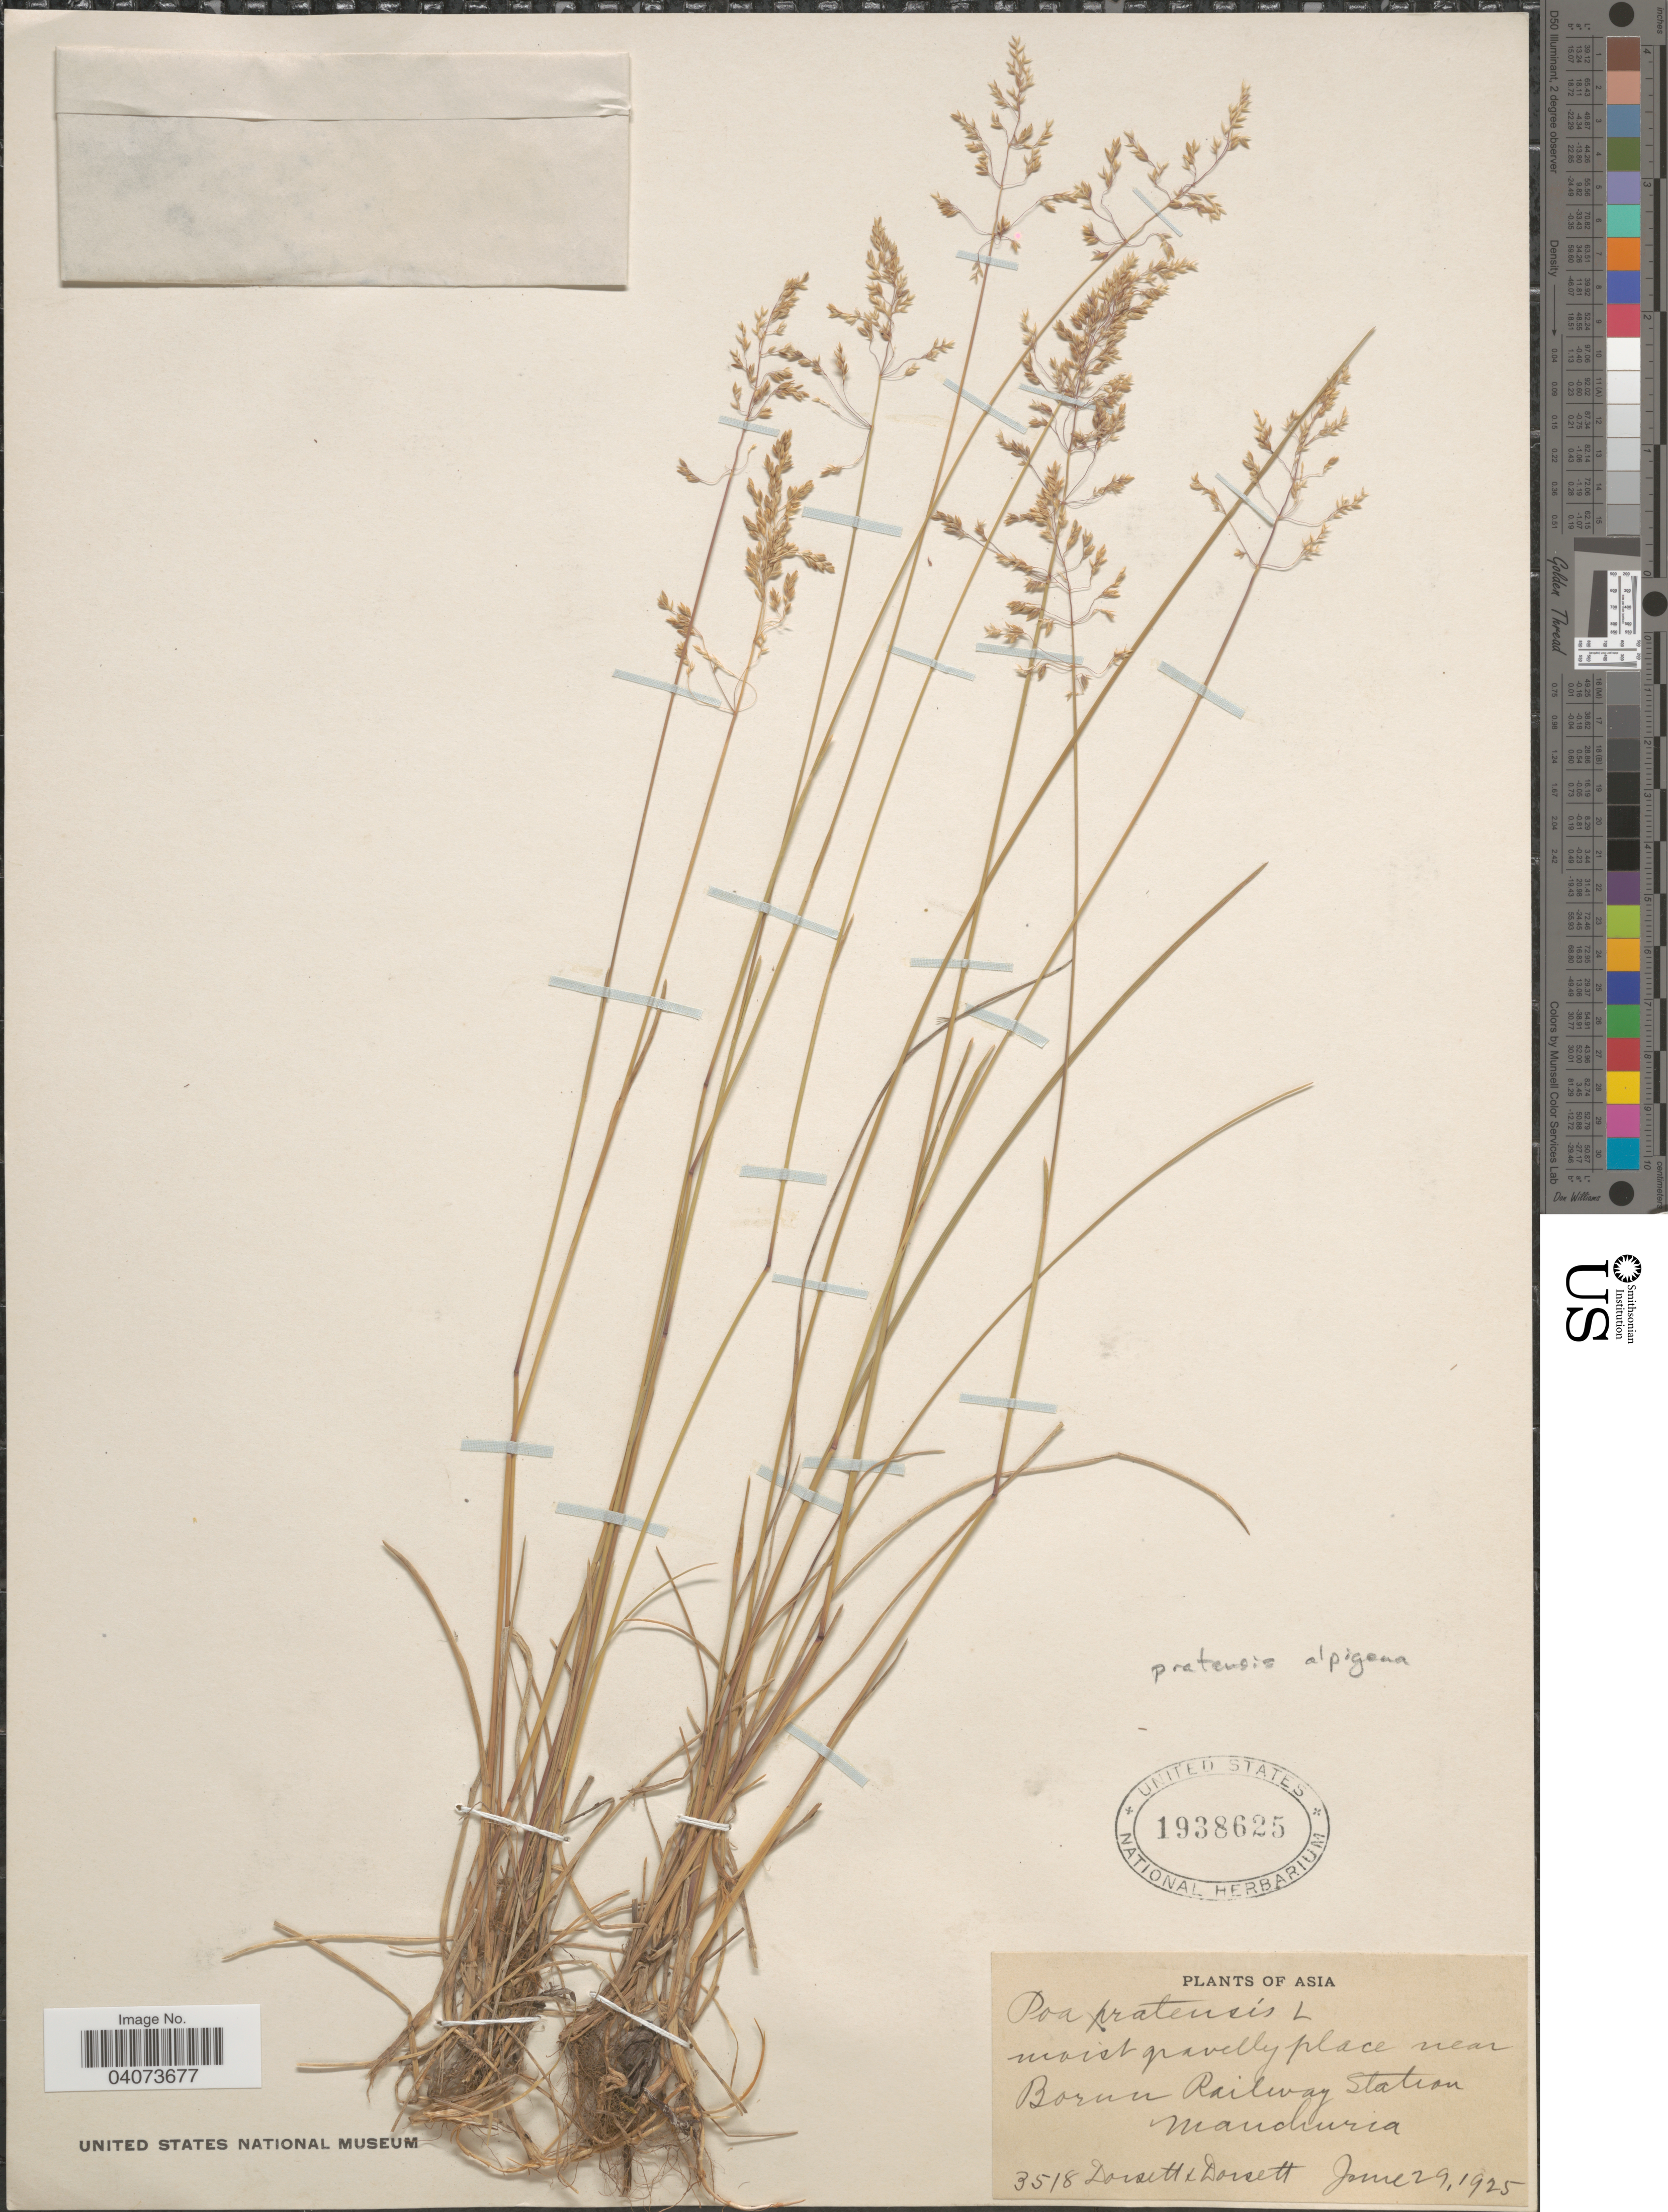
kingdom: Plantae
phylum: Tracheophyta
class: Liliopsida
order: Poales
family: Poaceae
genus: Poa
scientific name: Poa pratensis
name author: L.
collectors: -- Dorsett & -- Dorsett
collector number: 3518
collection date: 1925-06-29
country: China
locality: Asia. Moist gravelly place near Borun Railway Station. Manchuria.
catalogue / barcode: US 1938625